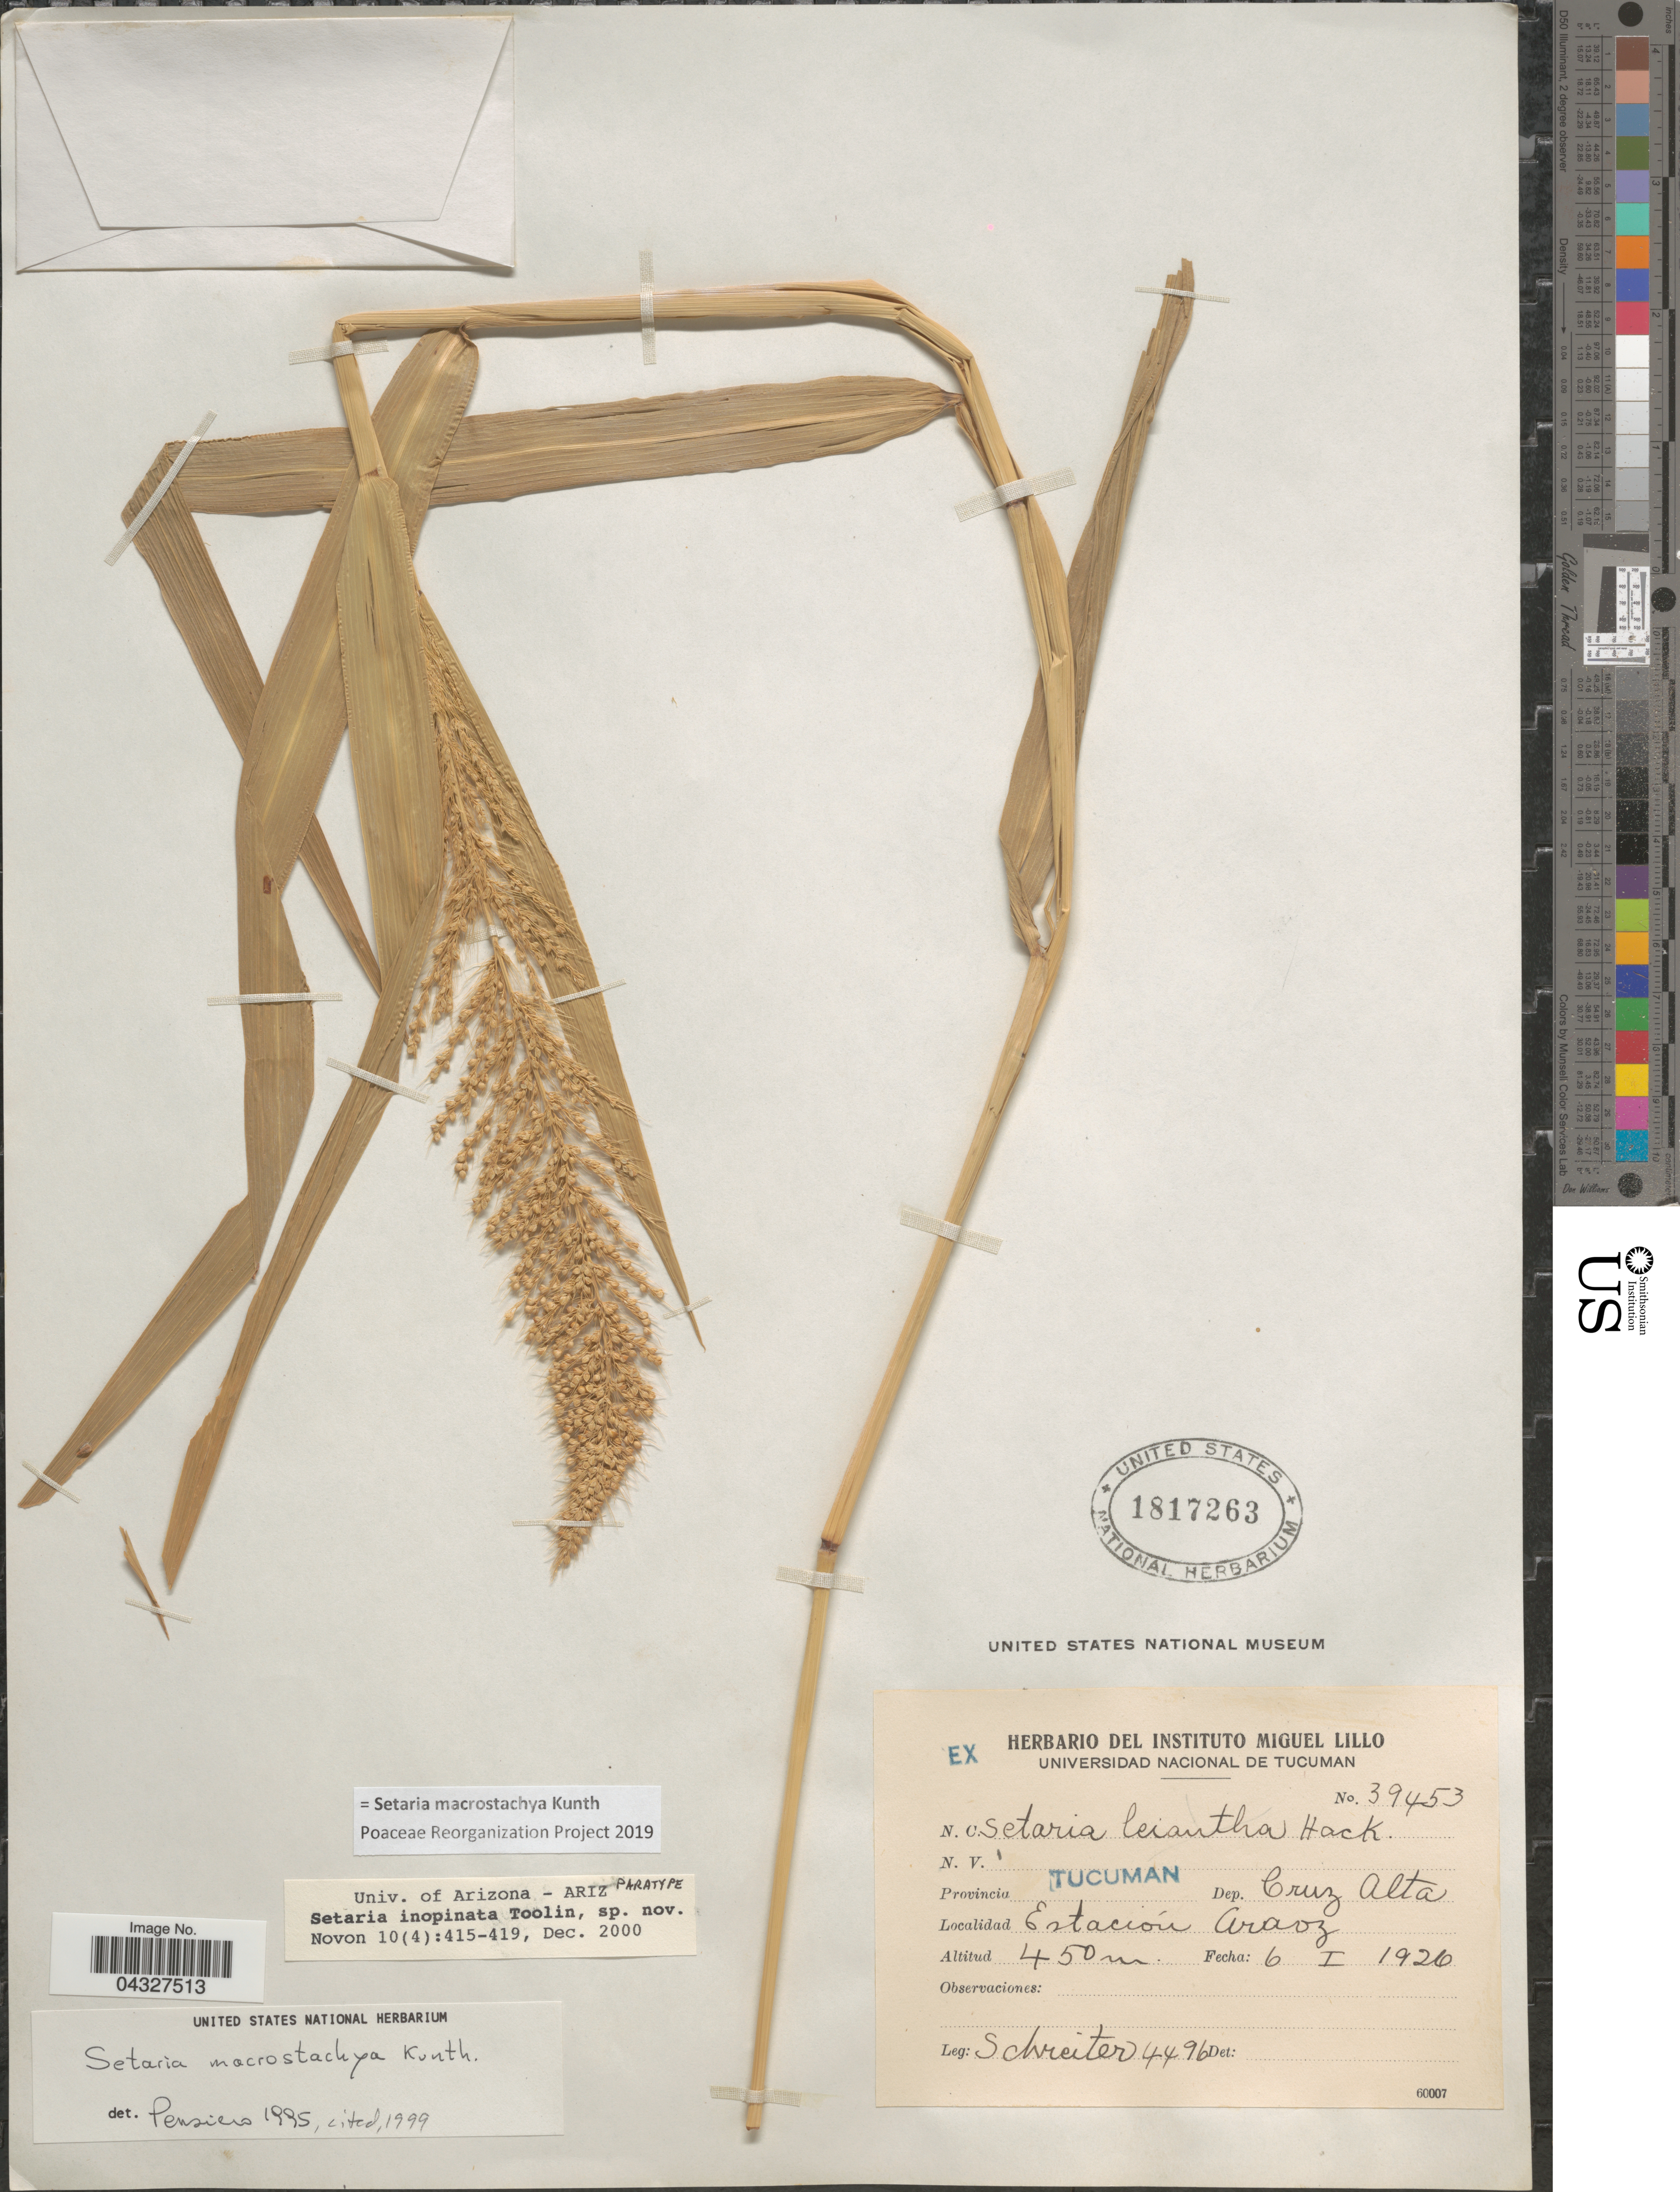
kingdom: Plantae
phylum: Tracheophyta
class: Liliopsida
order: Poales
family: Poaceae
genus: Setaria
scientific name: Setaria macrostachya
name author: Kunth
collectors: -. Schreiter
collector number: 4496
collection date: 1920-01-06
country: Argentina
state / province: Tucuman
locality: Dep. Cruz Alta. Estaci'on Araoz.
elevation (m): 450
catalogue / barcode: US 1817263